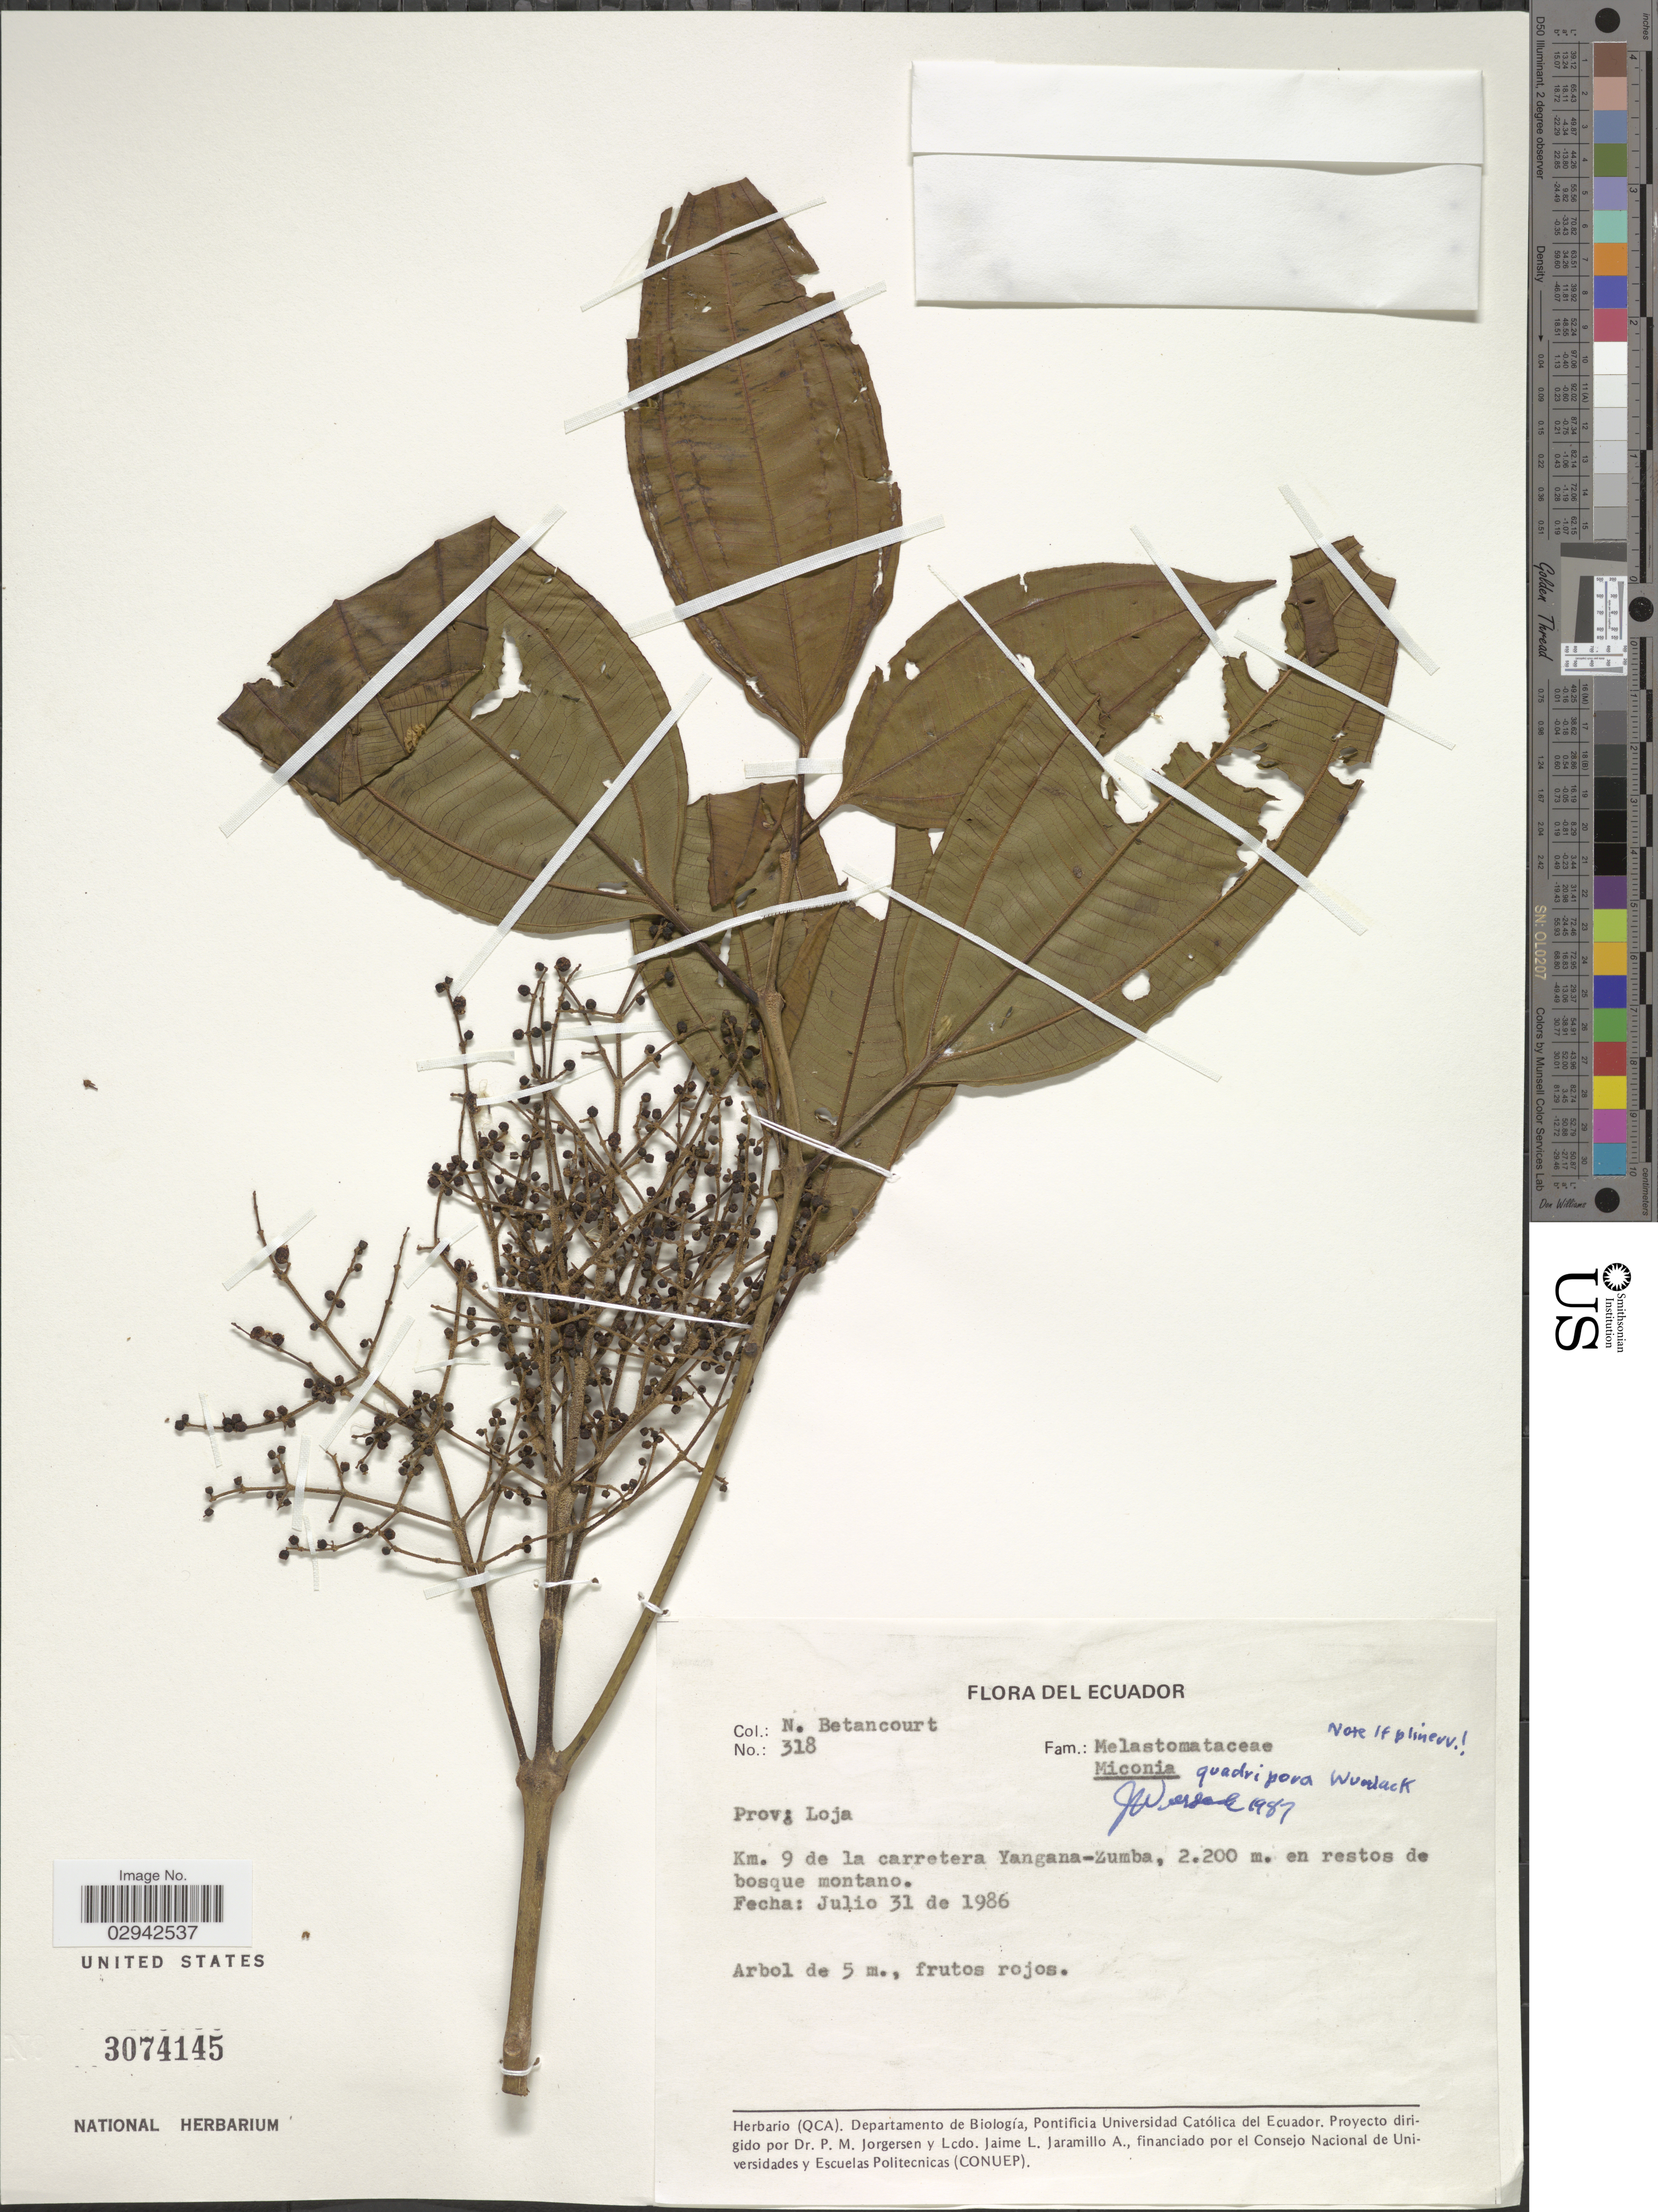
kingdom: Plantae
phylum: Tracheophyta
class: Magnoliopsida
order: Myrtales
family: Melastomataceae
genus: Miconia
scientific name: Miconia quadripora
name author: Wurdack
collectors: N. Betancourt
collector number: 318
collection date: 1986-07-31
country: Ecuador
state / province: Loja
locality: Km. 9 de la carretera Yangana-Zumba.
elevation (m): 2200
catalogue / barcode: US 3074145